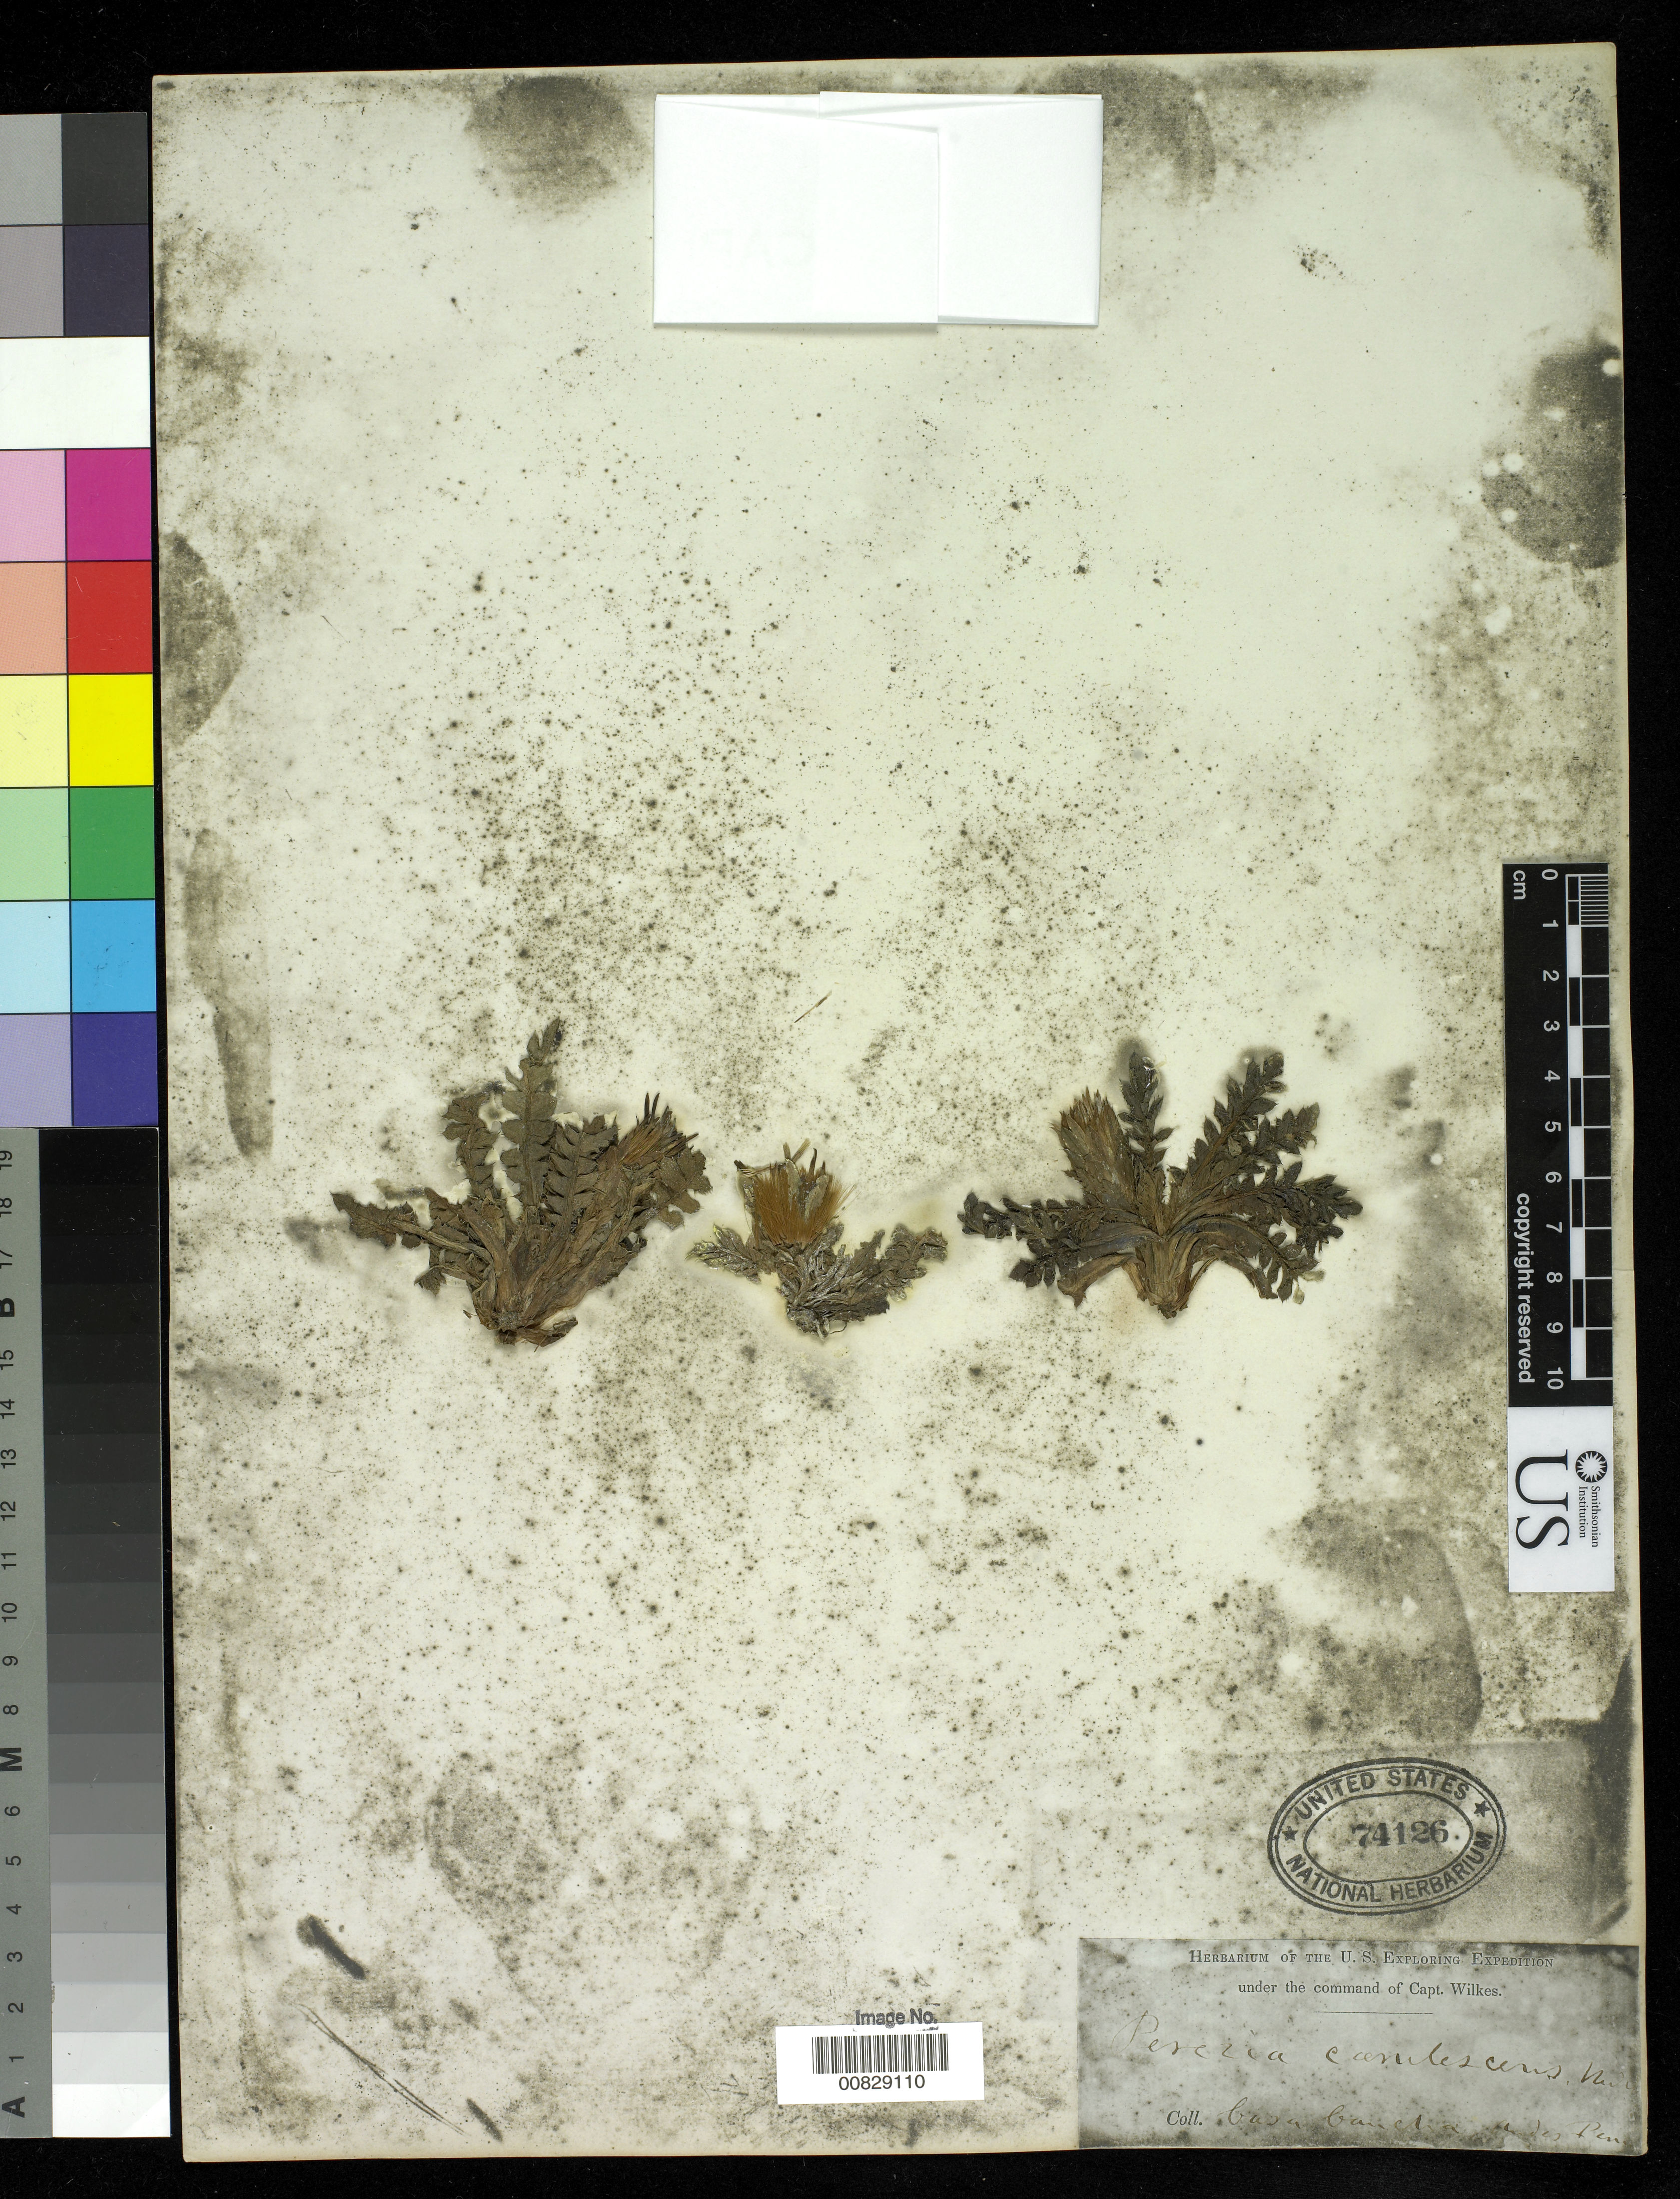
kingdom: Plantae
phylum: Tracheophyta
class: Magnoliopsida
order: Asterales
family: Asteraceae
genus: Perezia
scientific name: Perezia coerulescens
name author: Wedd.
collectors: Wilkes Explor. Exped.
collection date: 1838/1842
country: Peru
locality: Casa Cancha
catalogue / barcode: US 74126